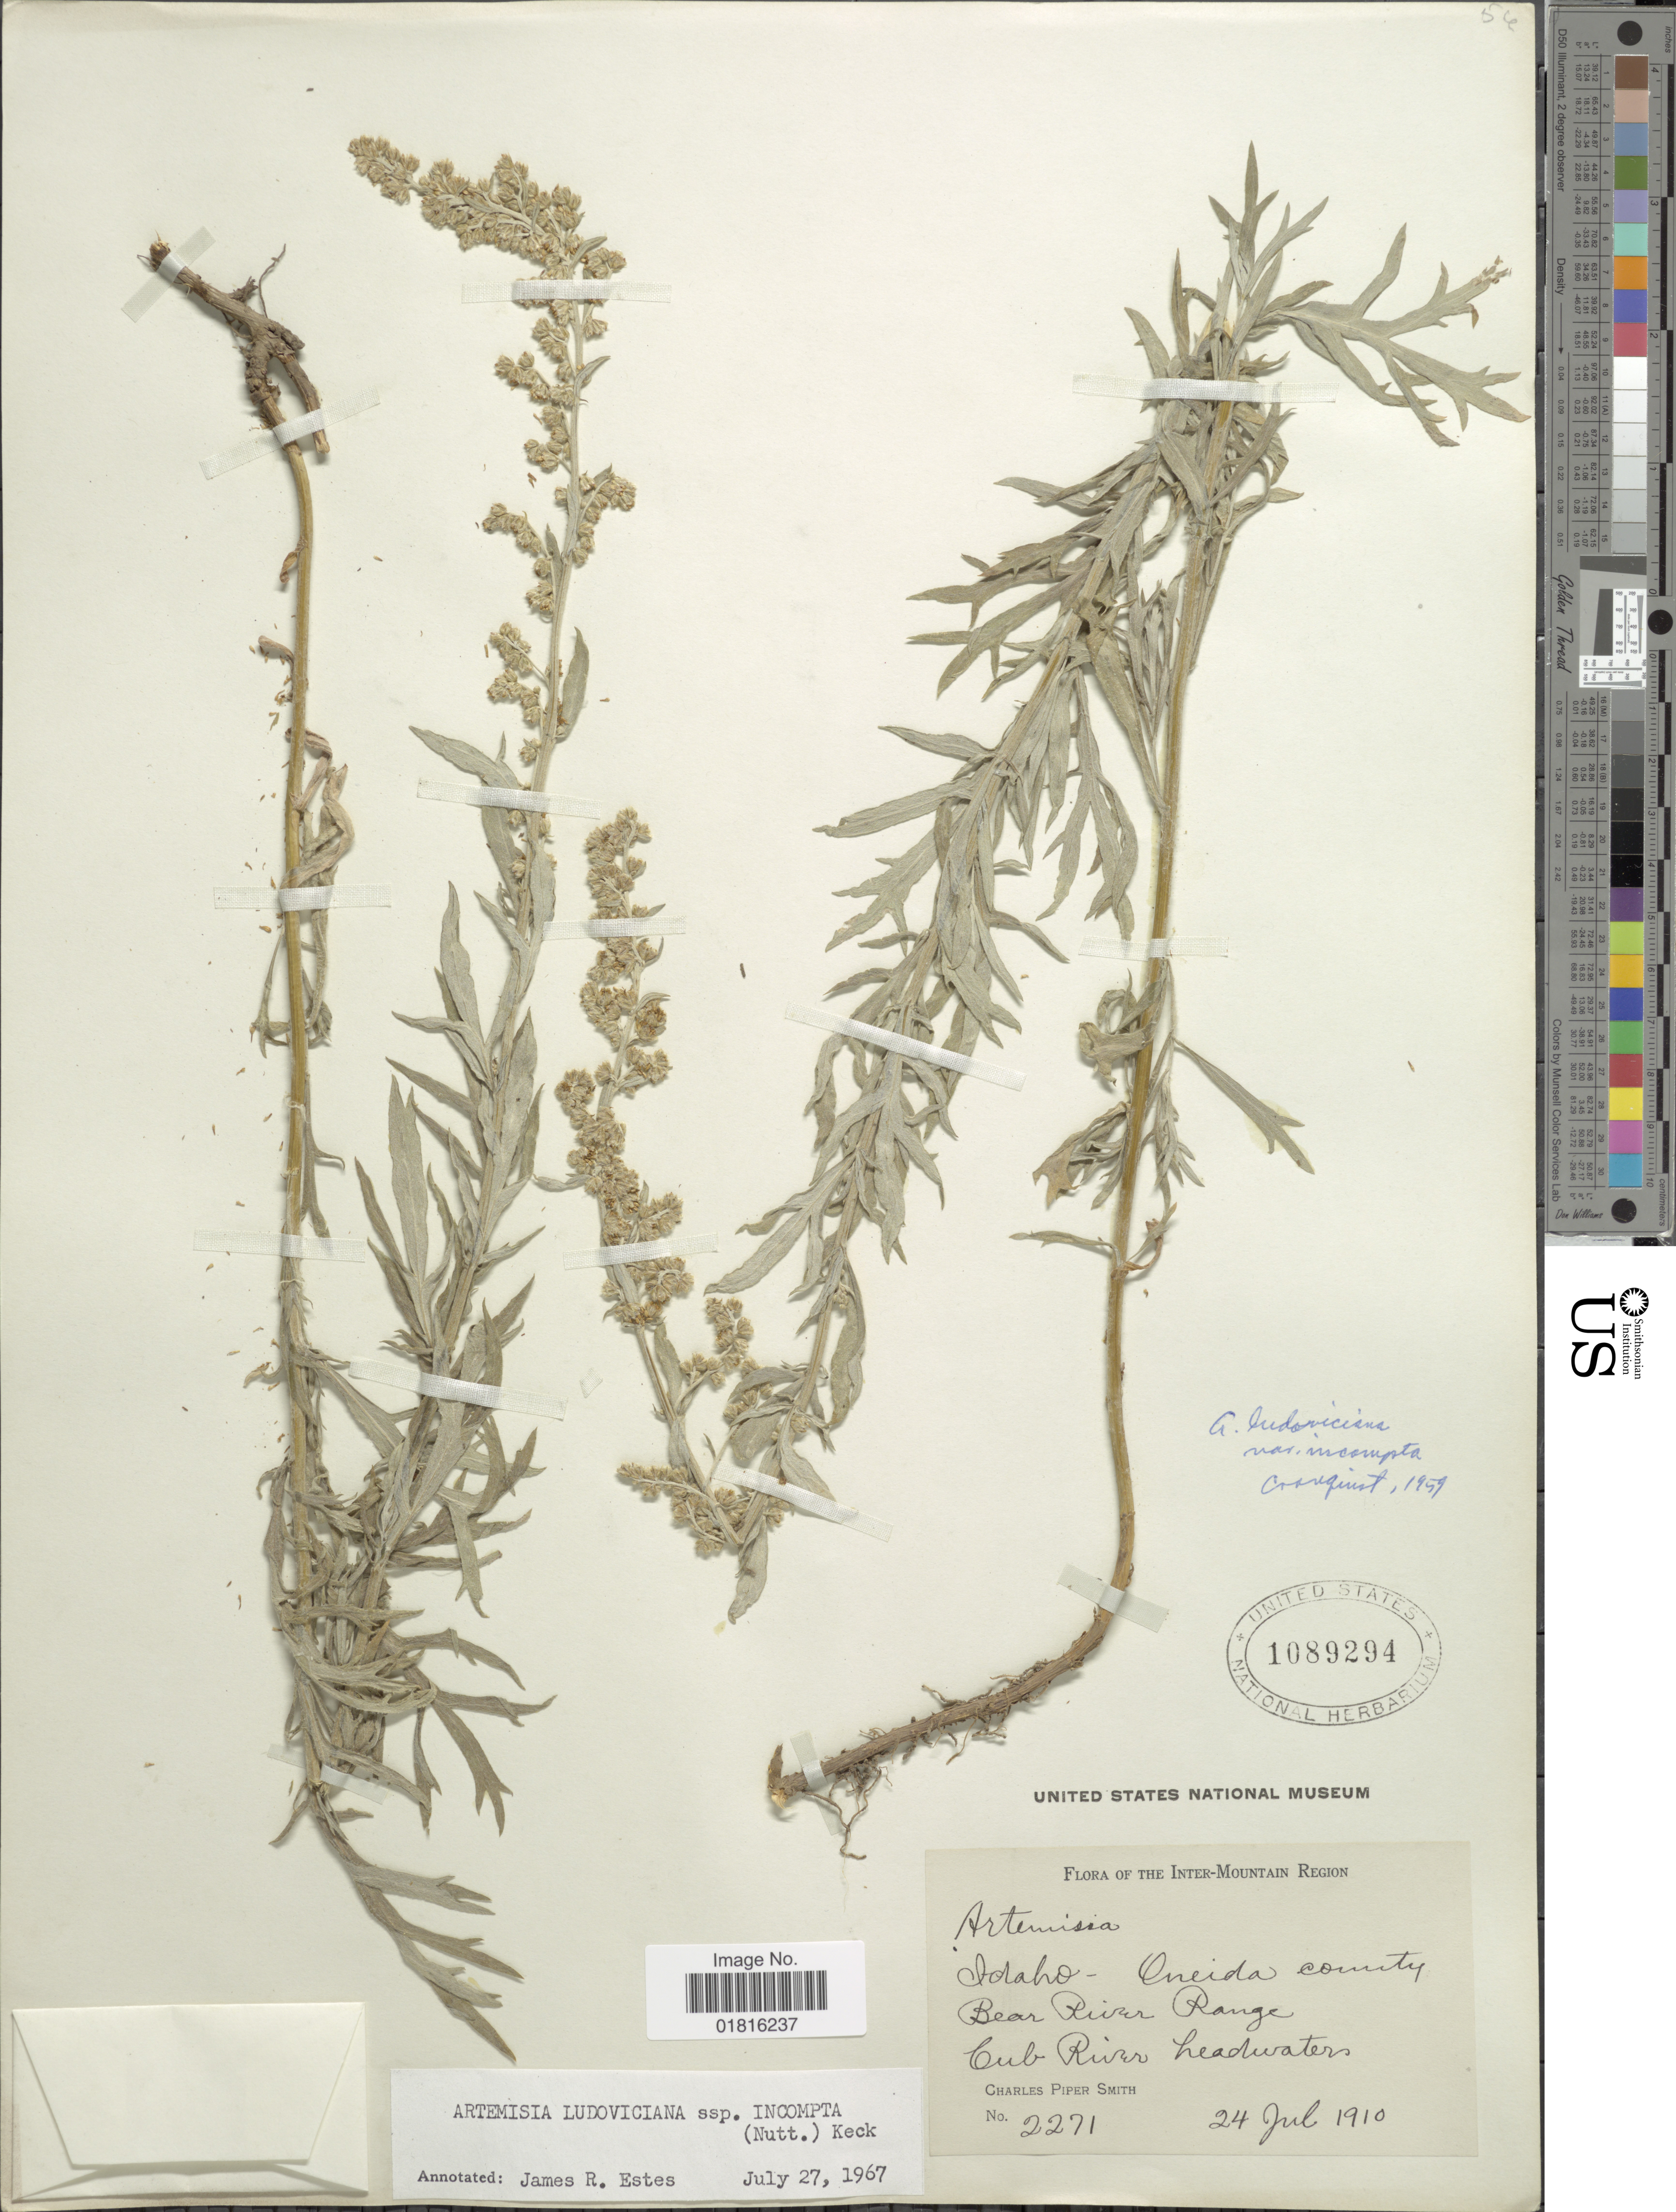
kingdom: Plantae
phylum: Tracheophyta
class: Magnoliopsida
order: Asterales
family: Asteraceae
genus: Artemisia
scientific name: Artemisia ludoviciana subsp. incompta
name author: (Nutt.) D.D. Keck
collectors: C. P. Smith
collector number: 2271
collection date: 1910-07-24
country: United States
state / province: Idaho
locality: Oneida county, Bear River Range, Cub River headwaters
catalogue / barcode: US 1089294